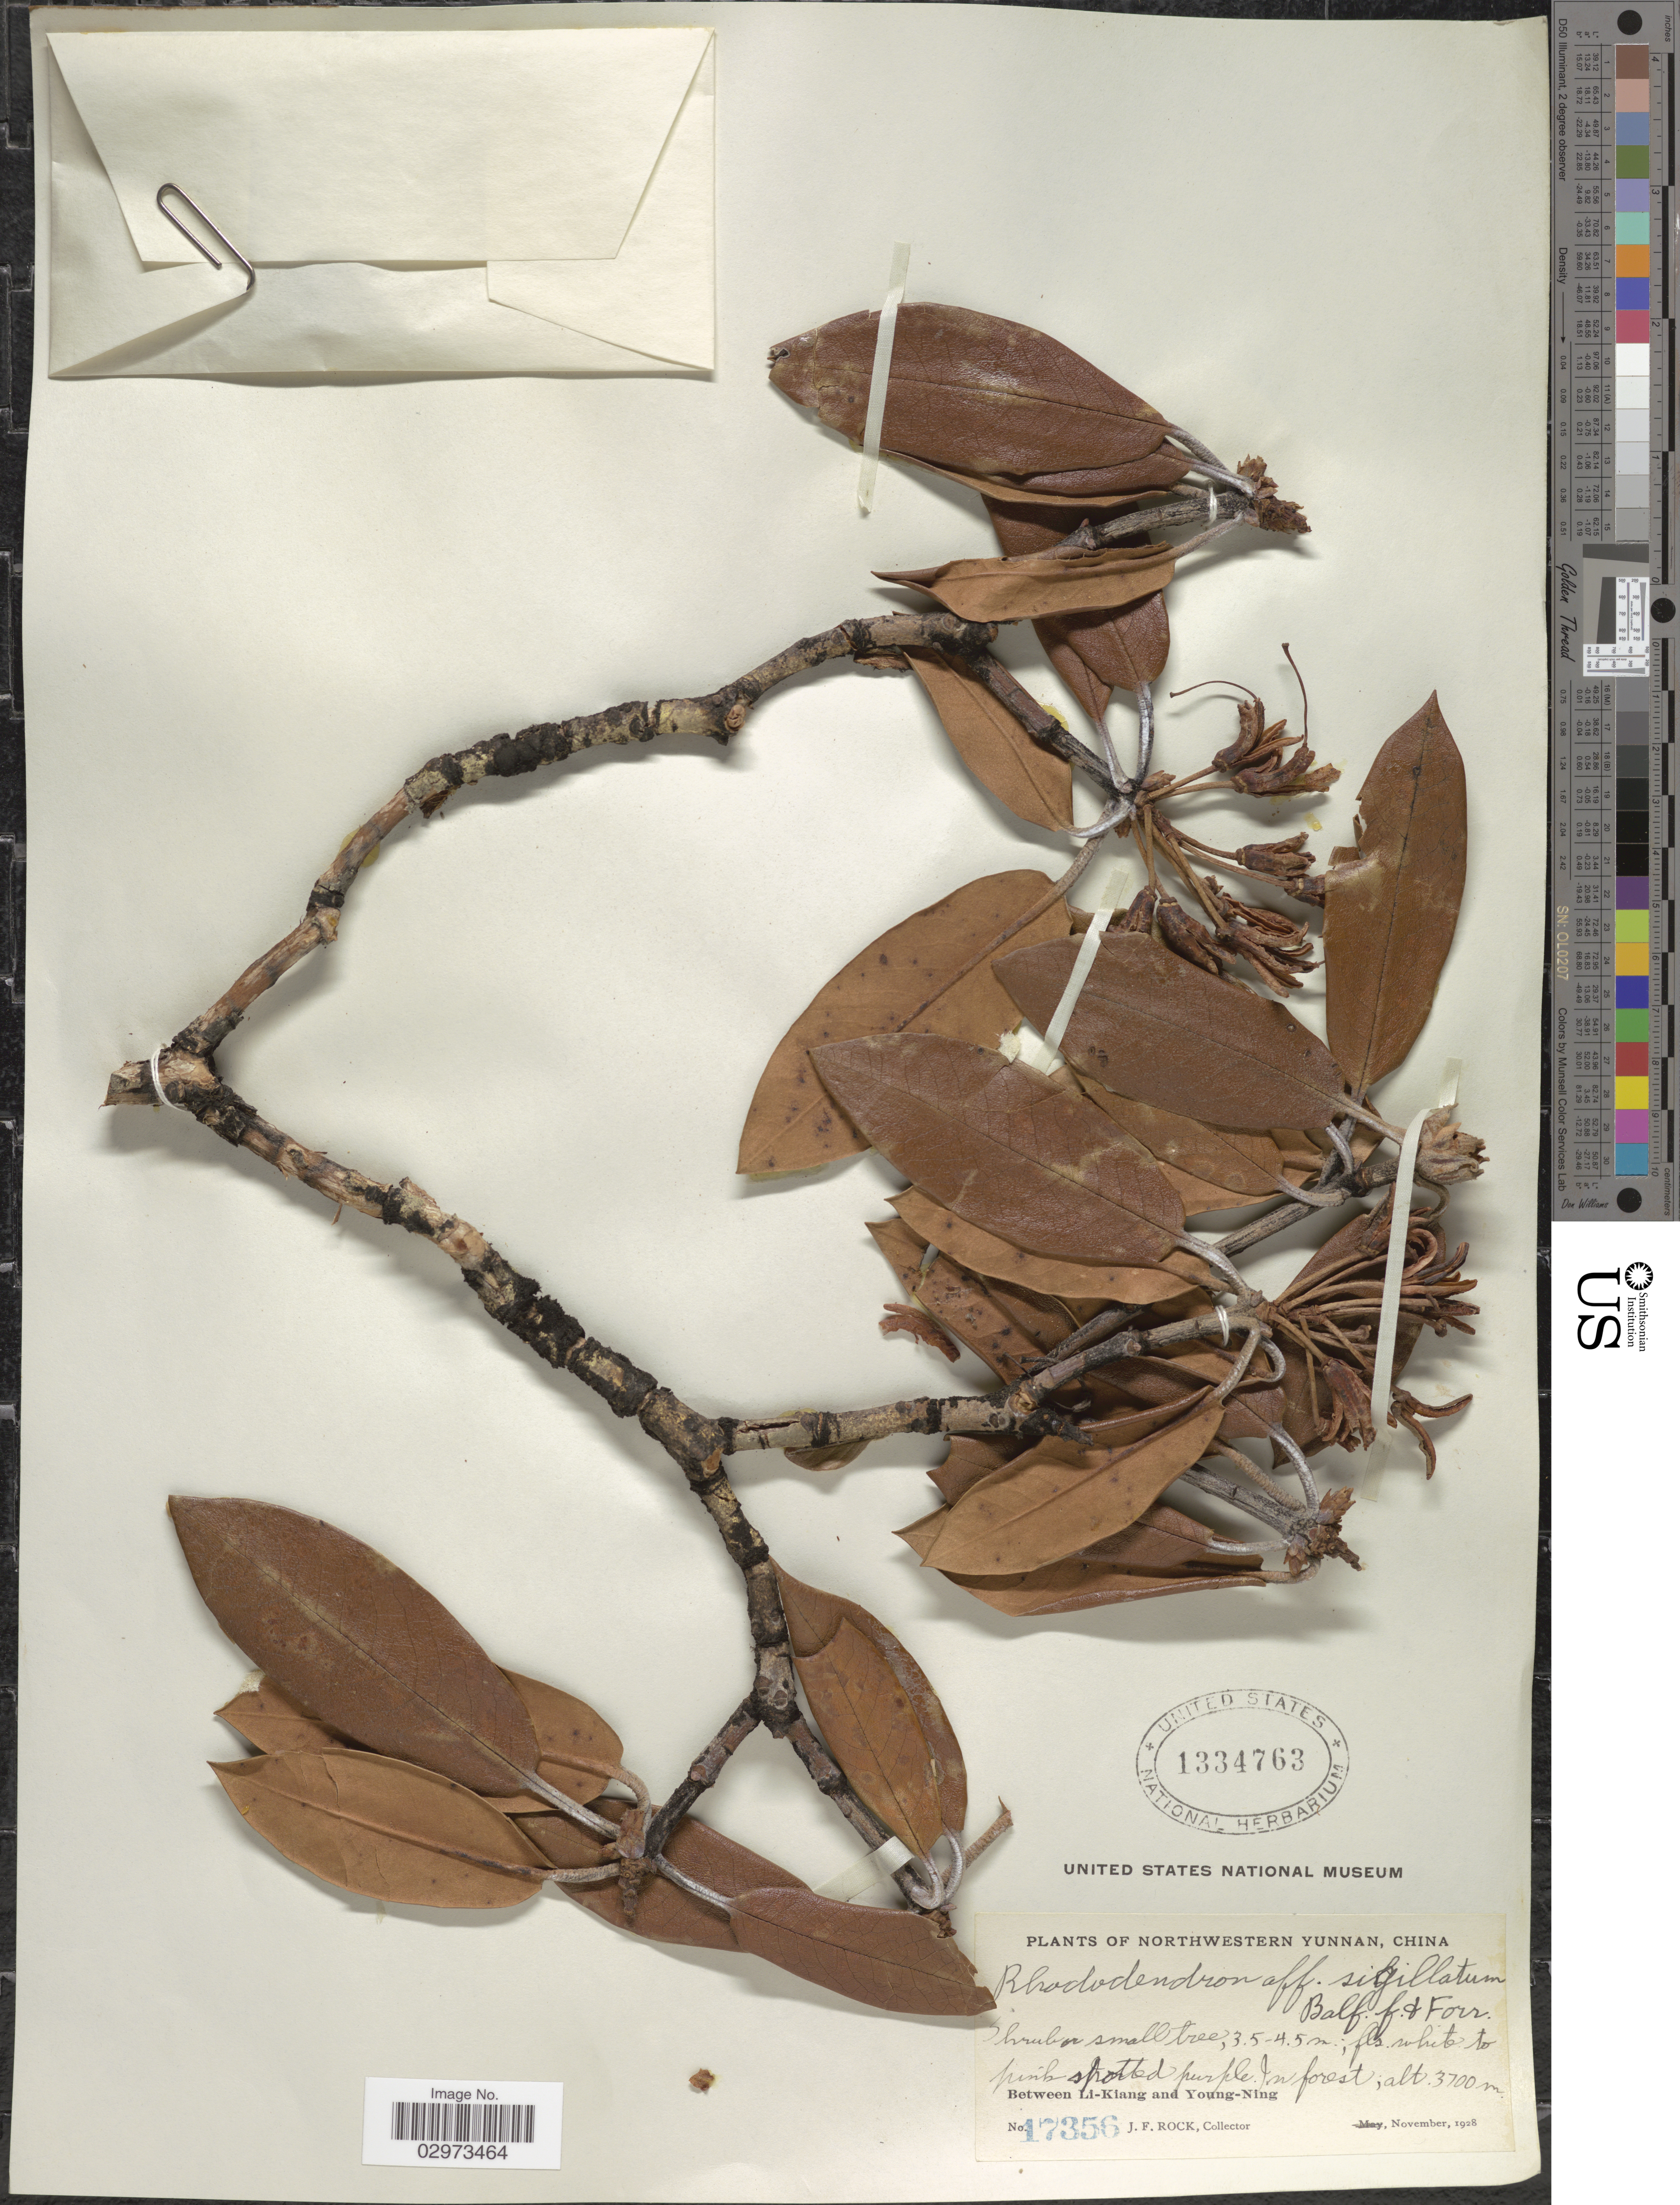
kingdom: Plantae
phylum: Tracheophyta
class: Magnoliopsida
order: Ericales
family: Ericaceae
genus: Rhododendron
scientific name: Rhododendron sigillatum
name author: Balf. f. & Forrest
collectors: J. Rock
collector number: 17356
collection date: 1928-11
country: China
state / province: Yunnan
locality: Northwestern Yunnan. Between Li-Kiang and Young-Ning.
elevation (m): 3700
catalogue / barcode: US 1334763